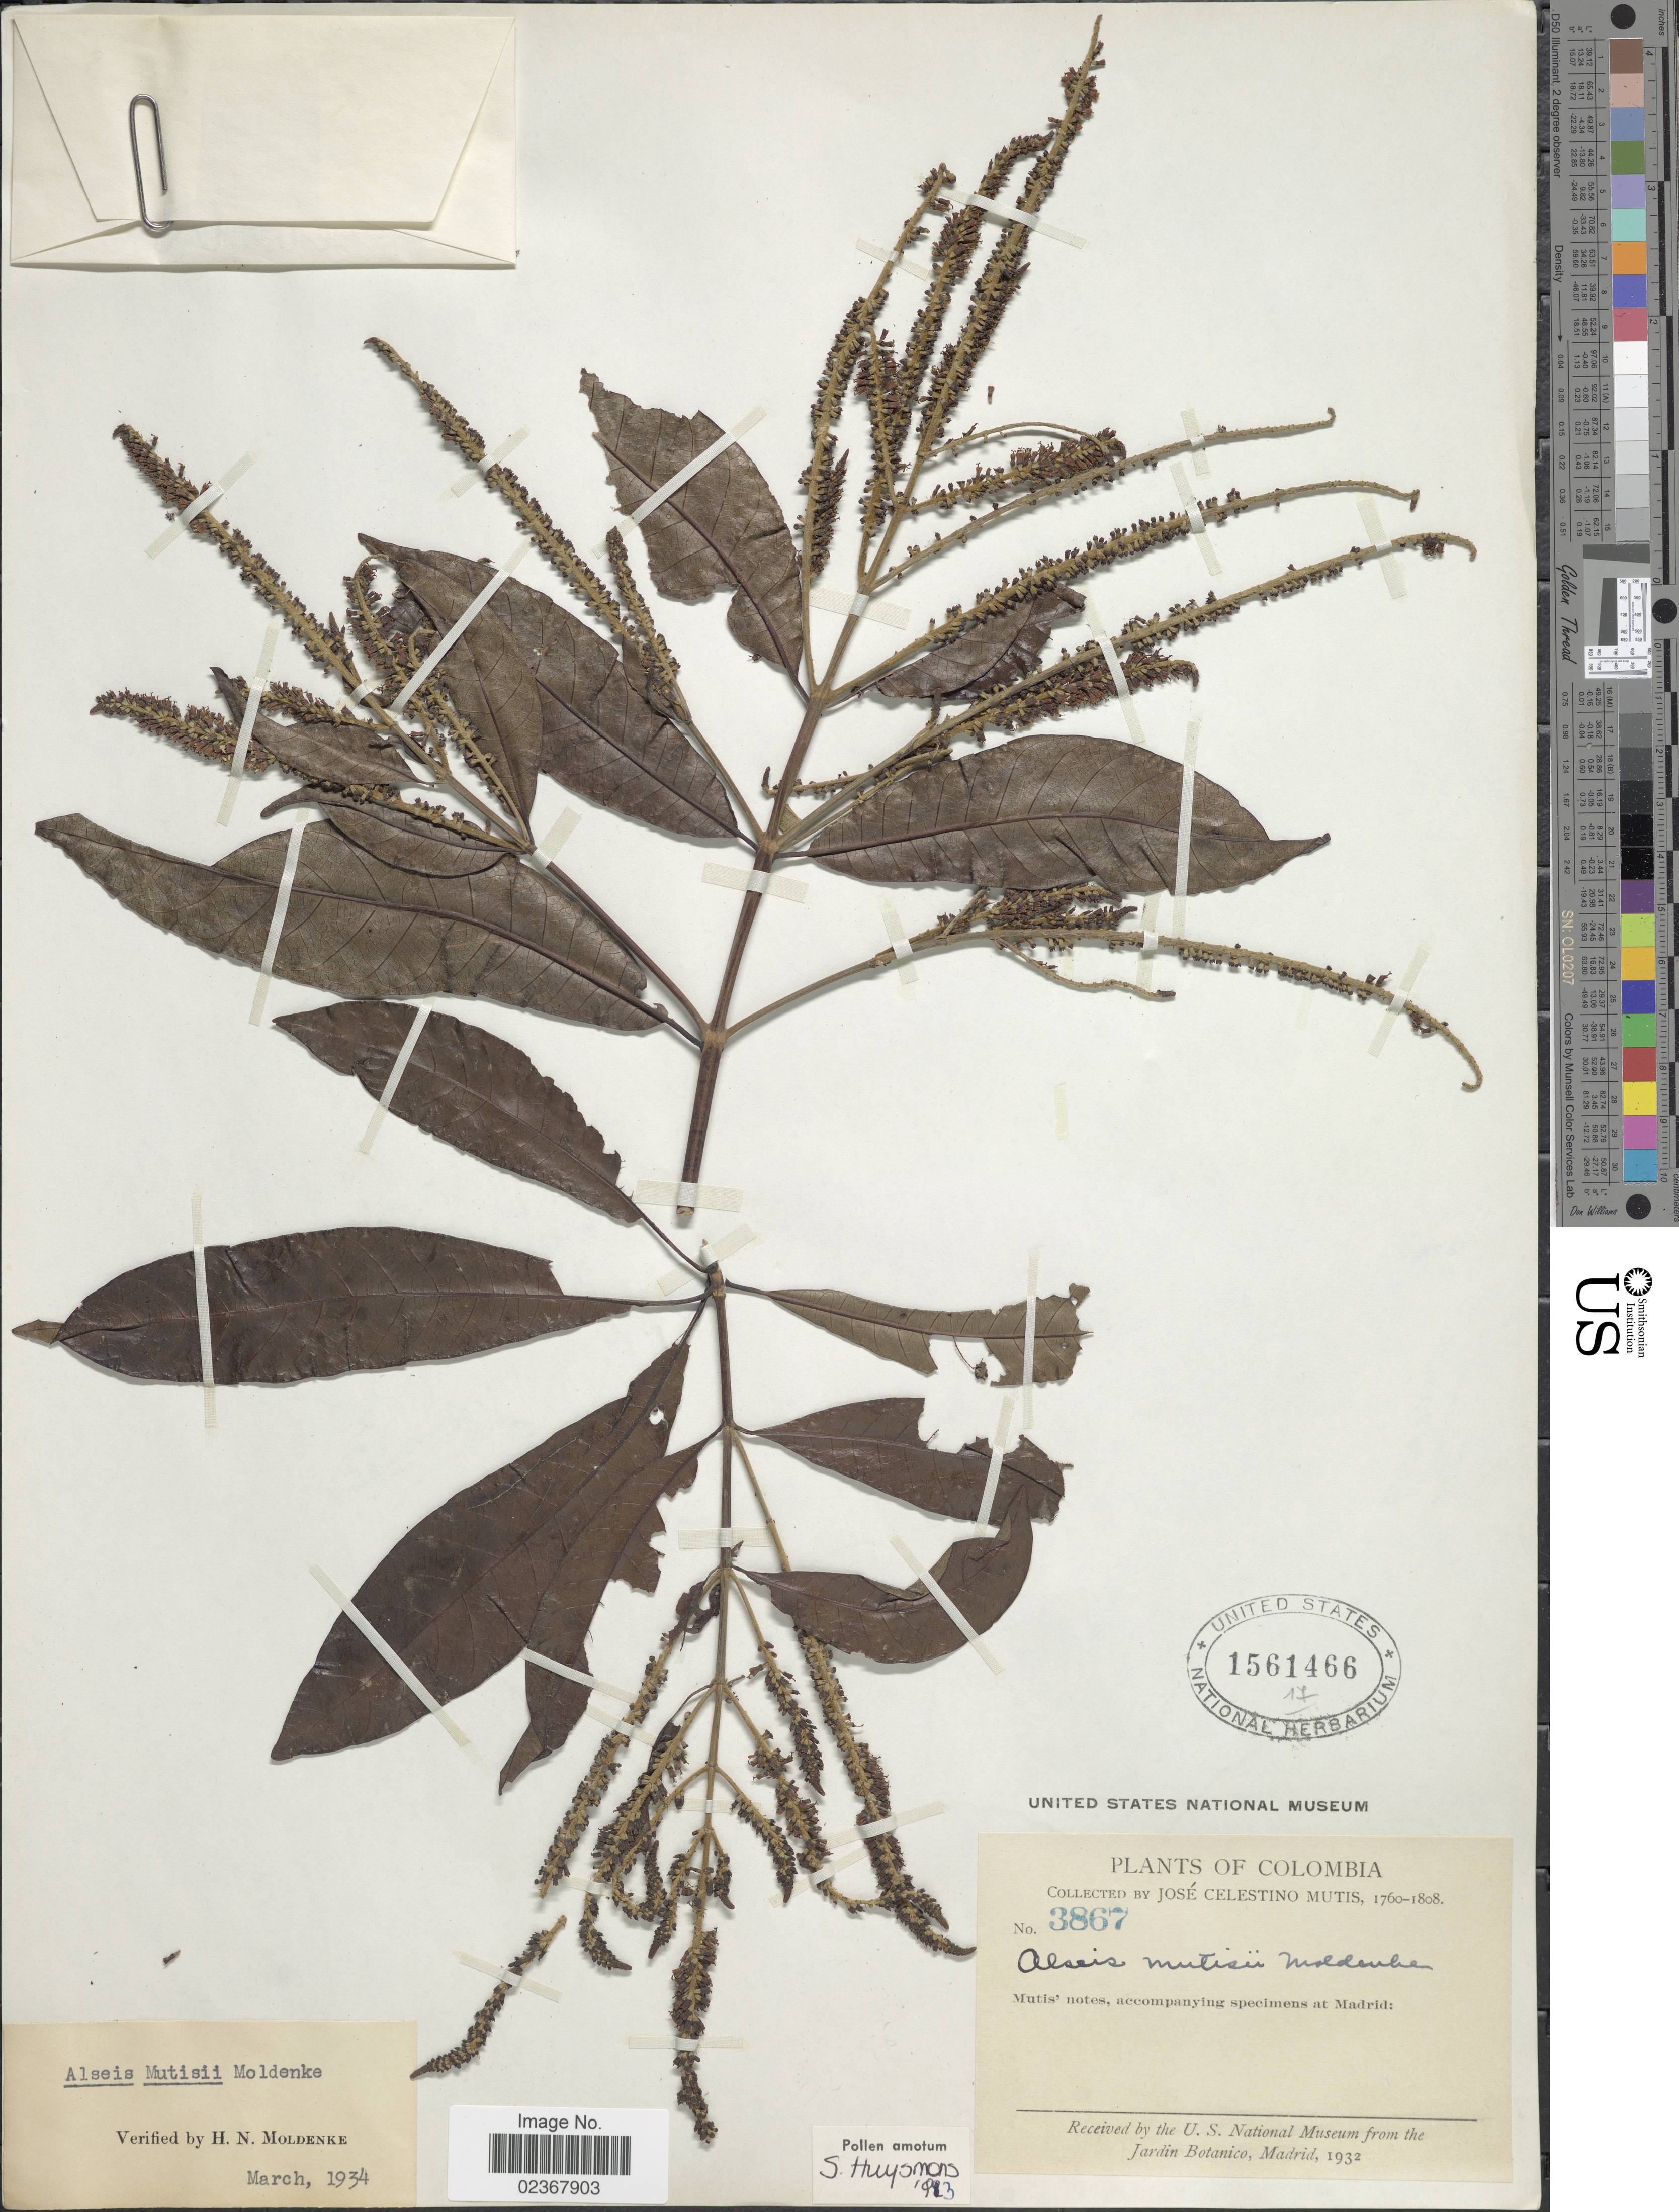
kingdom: Plantae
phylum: Tracheophyta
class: Magnoliopsida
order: Gentianales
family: Rubiaceae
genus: Alseis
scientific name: Alseis mutisii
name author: Moldenke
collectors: J. C. B. Mutis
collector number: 3867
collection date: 1760/1808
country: Colombia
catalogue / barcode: US 1561466